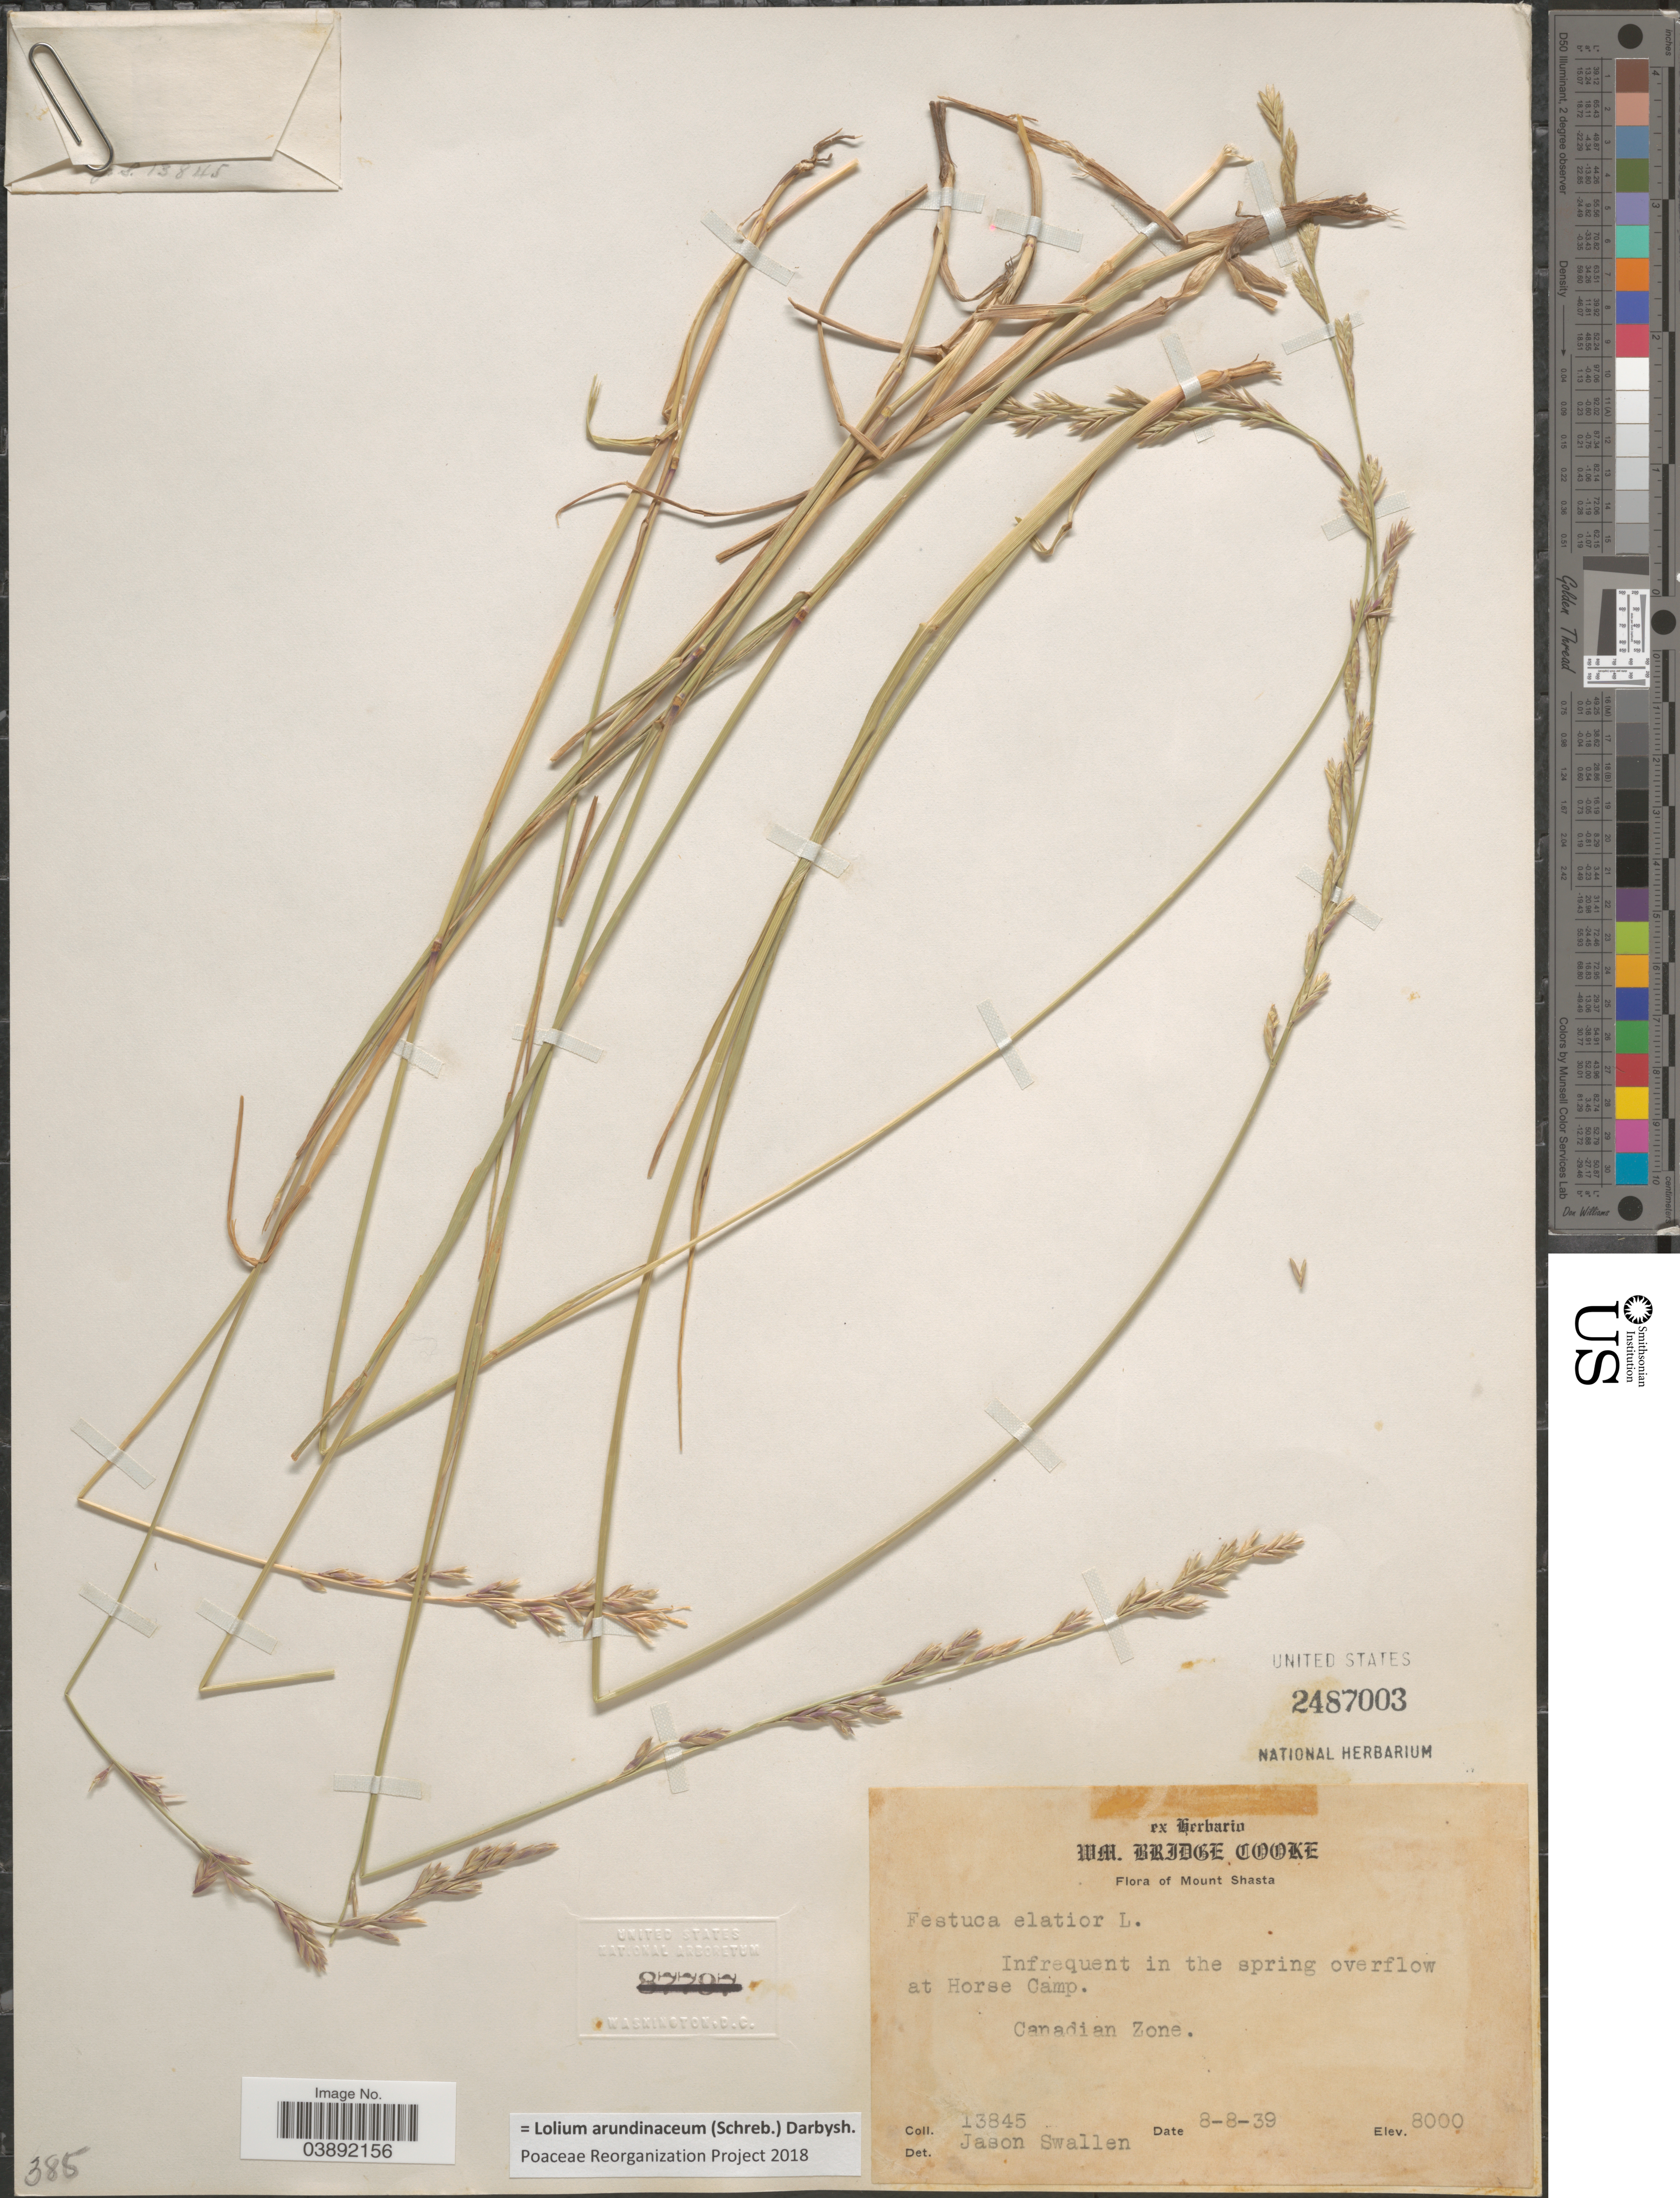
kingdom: Plantae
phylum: Tracheophyta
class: Liliopsida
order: Poales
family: Poaceae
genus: Lolium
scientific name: Lolium arundinaceum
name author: (Schreb.) Darbysh.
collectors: J. R. Swallen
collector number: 13845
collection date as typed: Transcribed d/m/y: 8/8/39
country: United States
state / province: California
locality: Mount Shasta. Infrequent in the spring overflow at Horse Camp. Canadian Zone.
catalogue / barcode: US 2487003